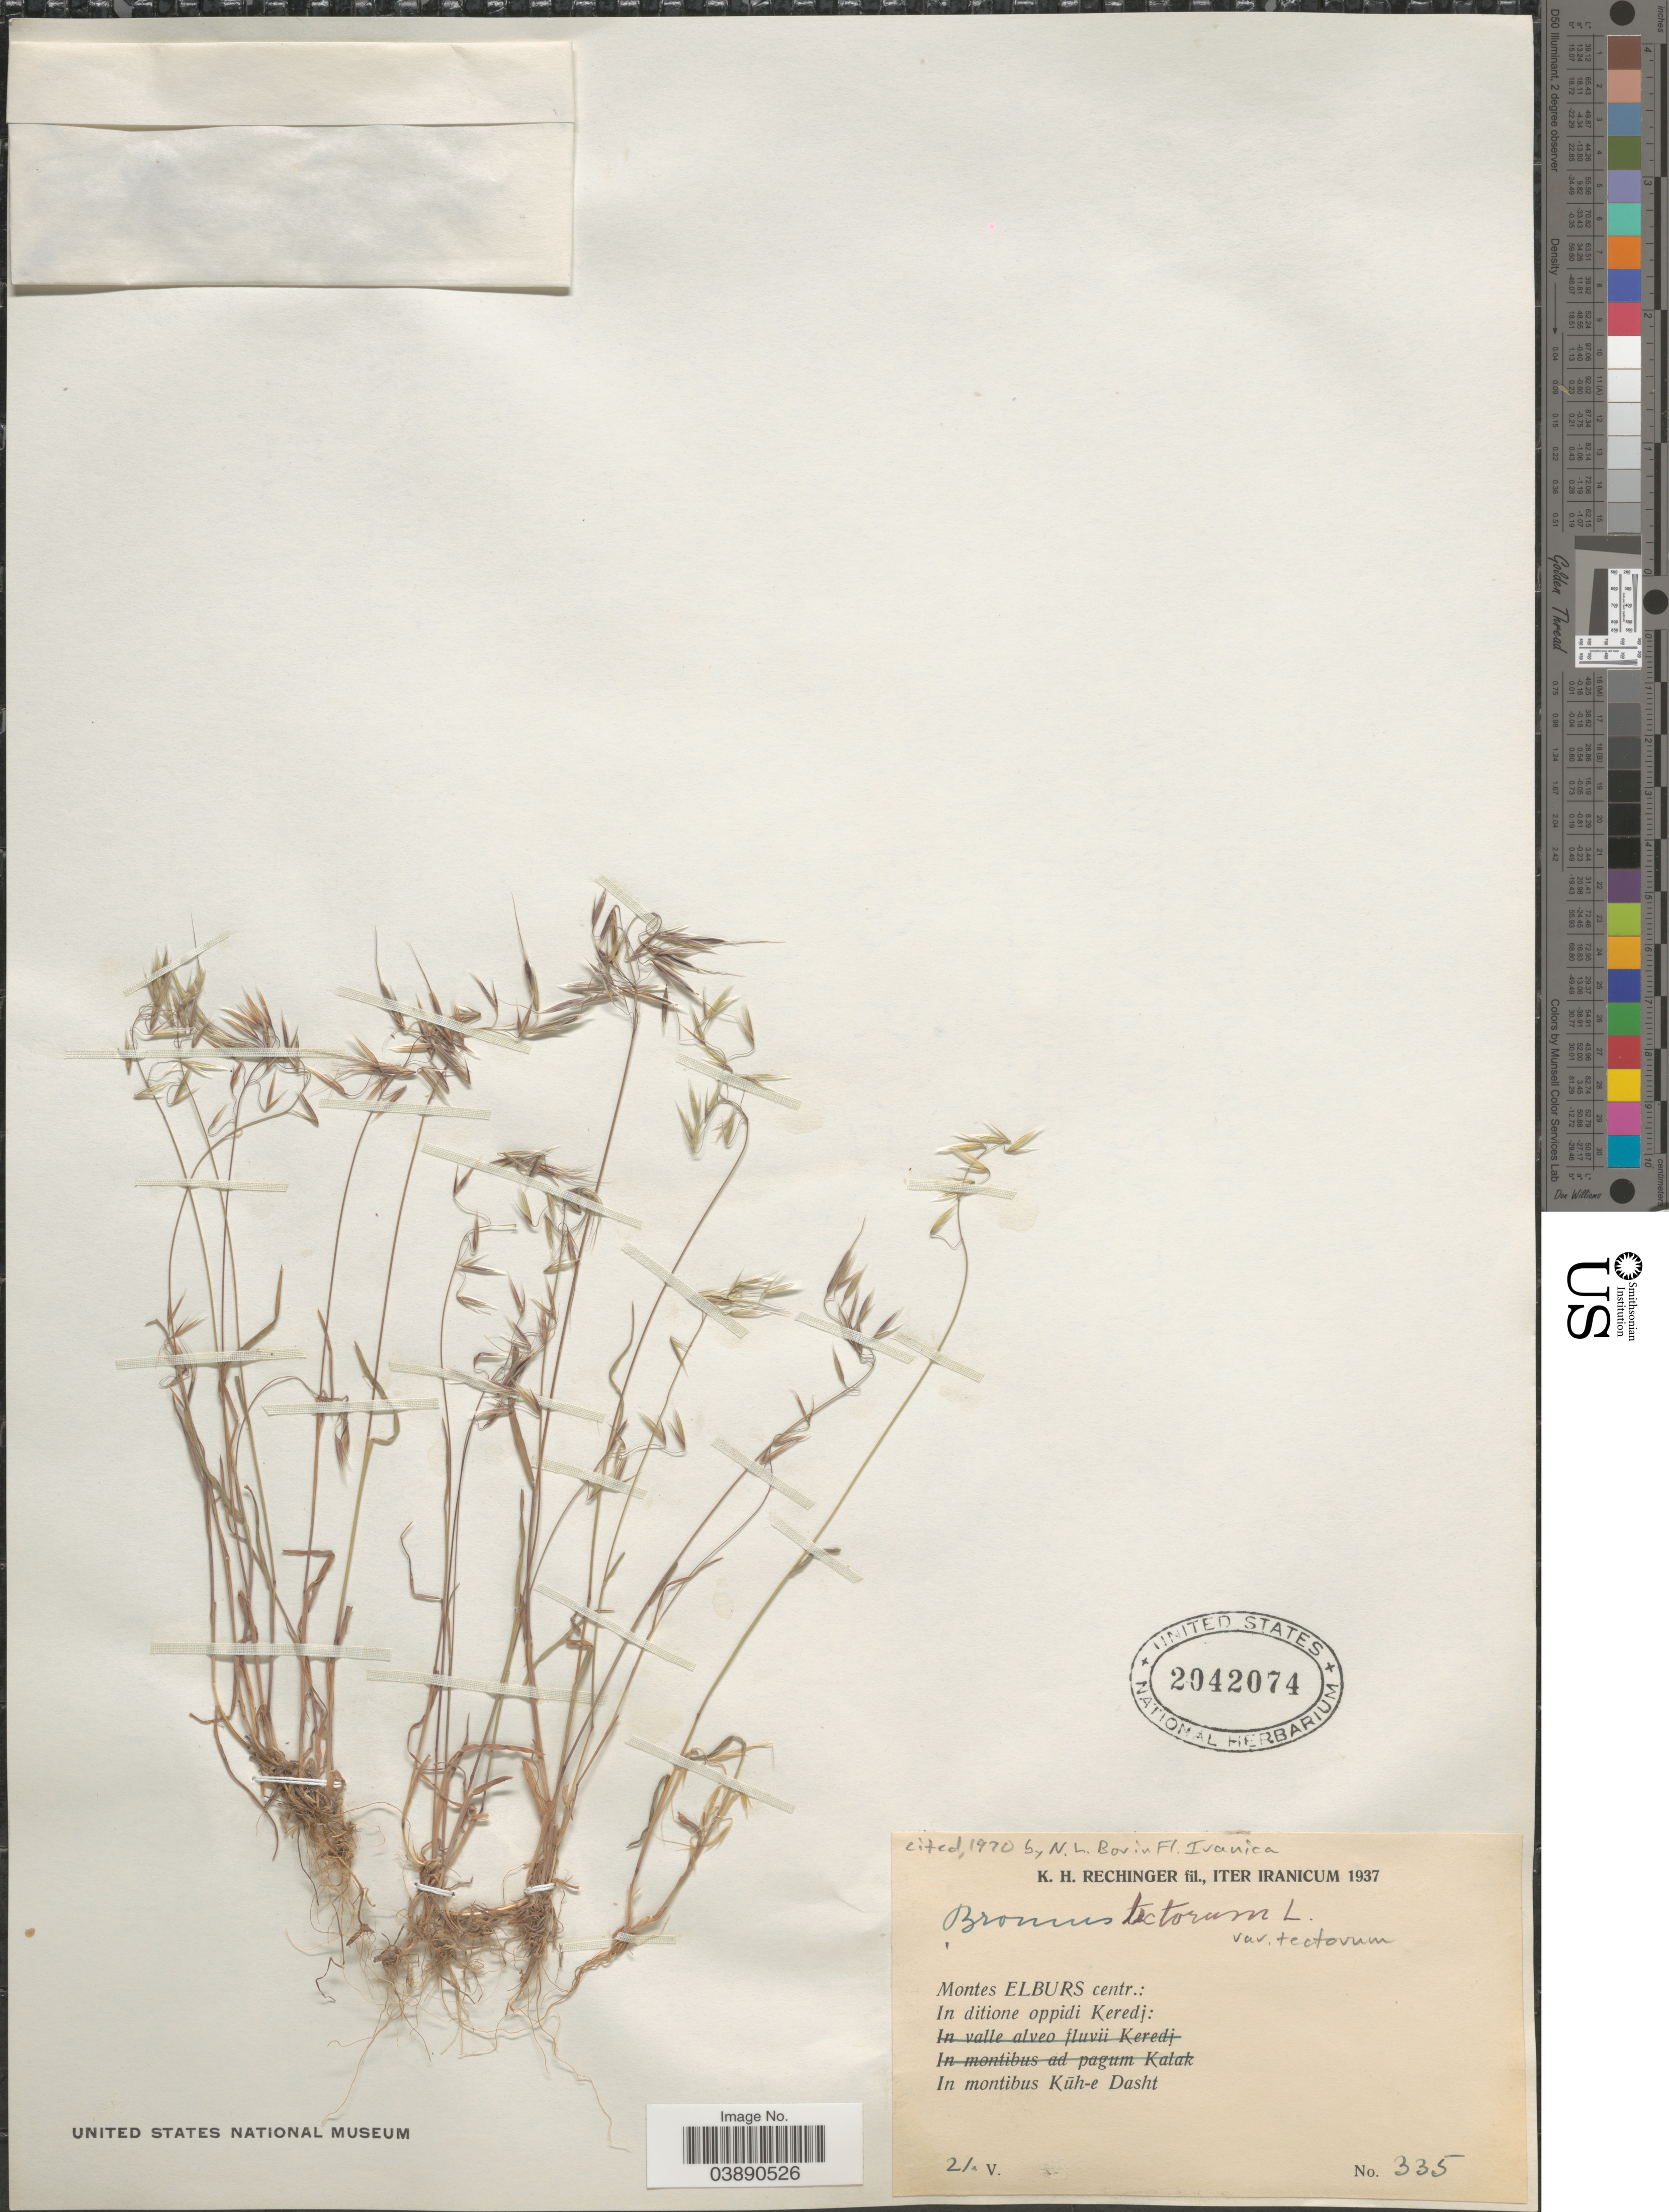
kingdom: Plantae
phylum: Tracheophyta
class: Liliopsida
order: Poales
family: Poaceae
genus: Bromus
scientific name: Bromus tectorum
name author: L.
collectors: K. H. Rechinger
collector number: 335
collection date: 1937-05-21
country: Iran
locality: Iter Iranicum 1937. Montes Elburs centr.: In ditione oppidi Keredj: In montibus Kūh-e Dasht.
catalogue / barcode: US 2042074